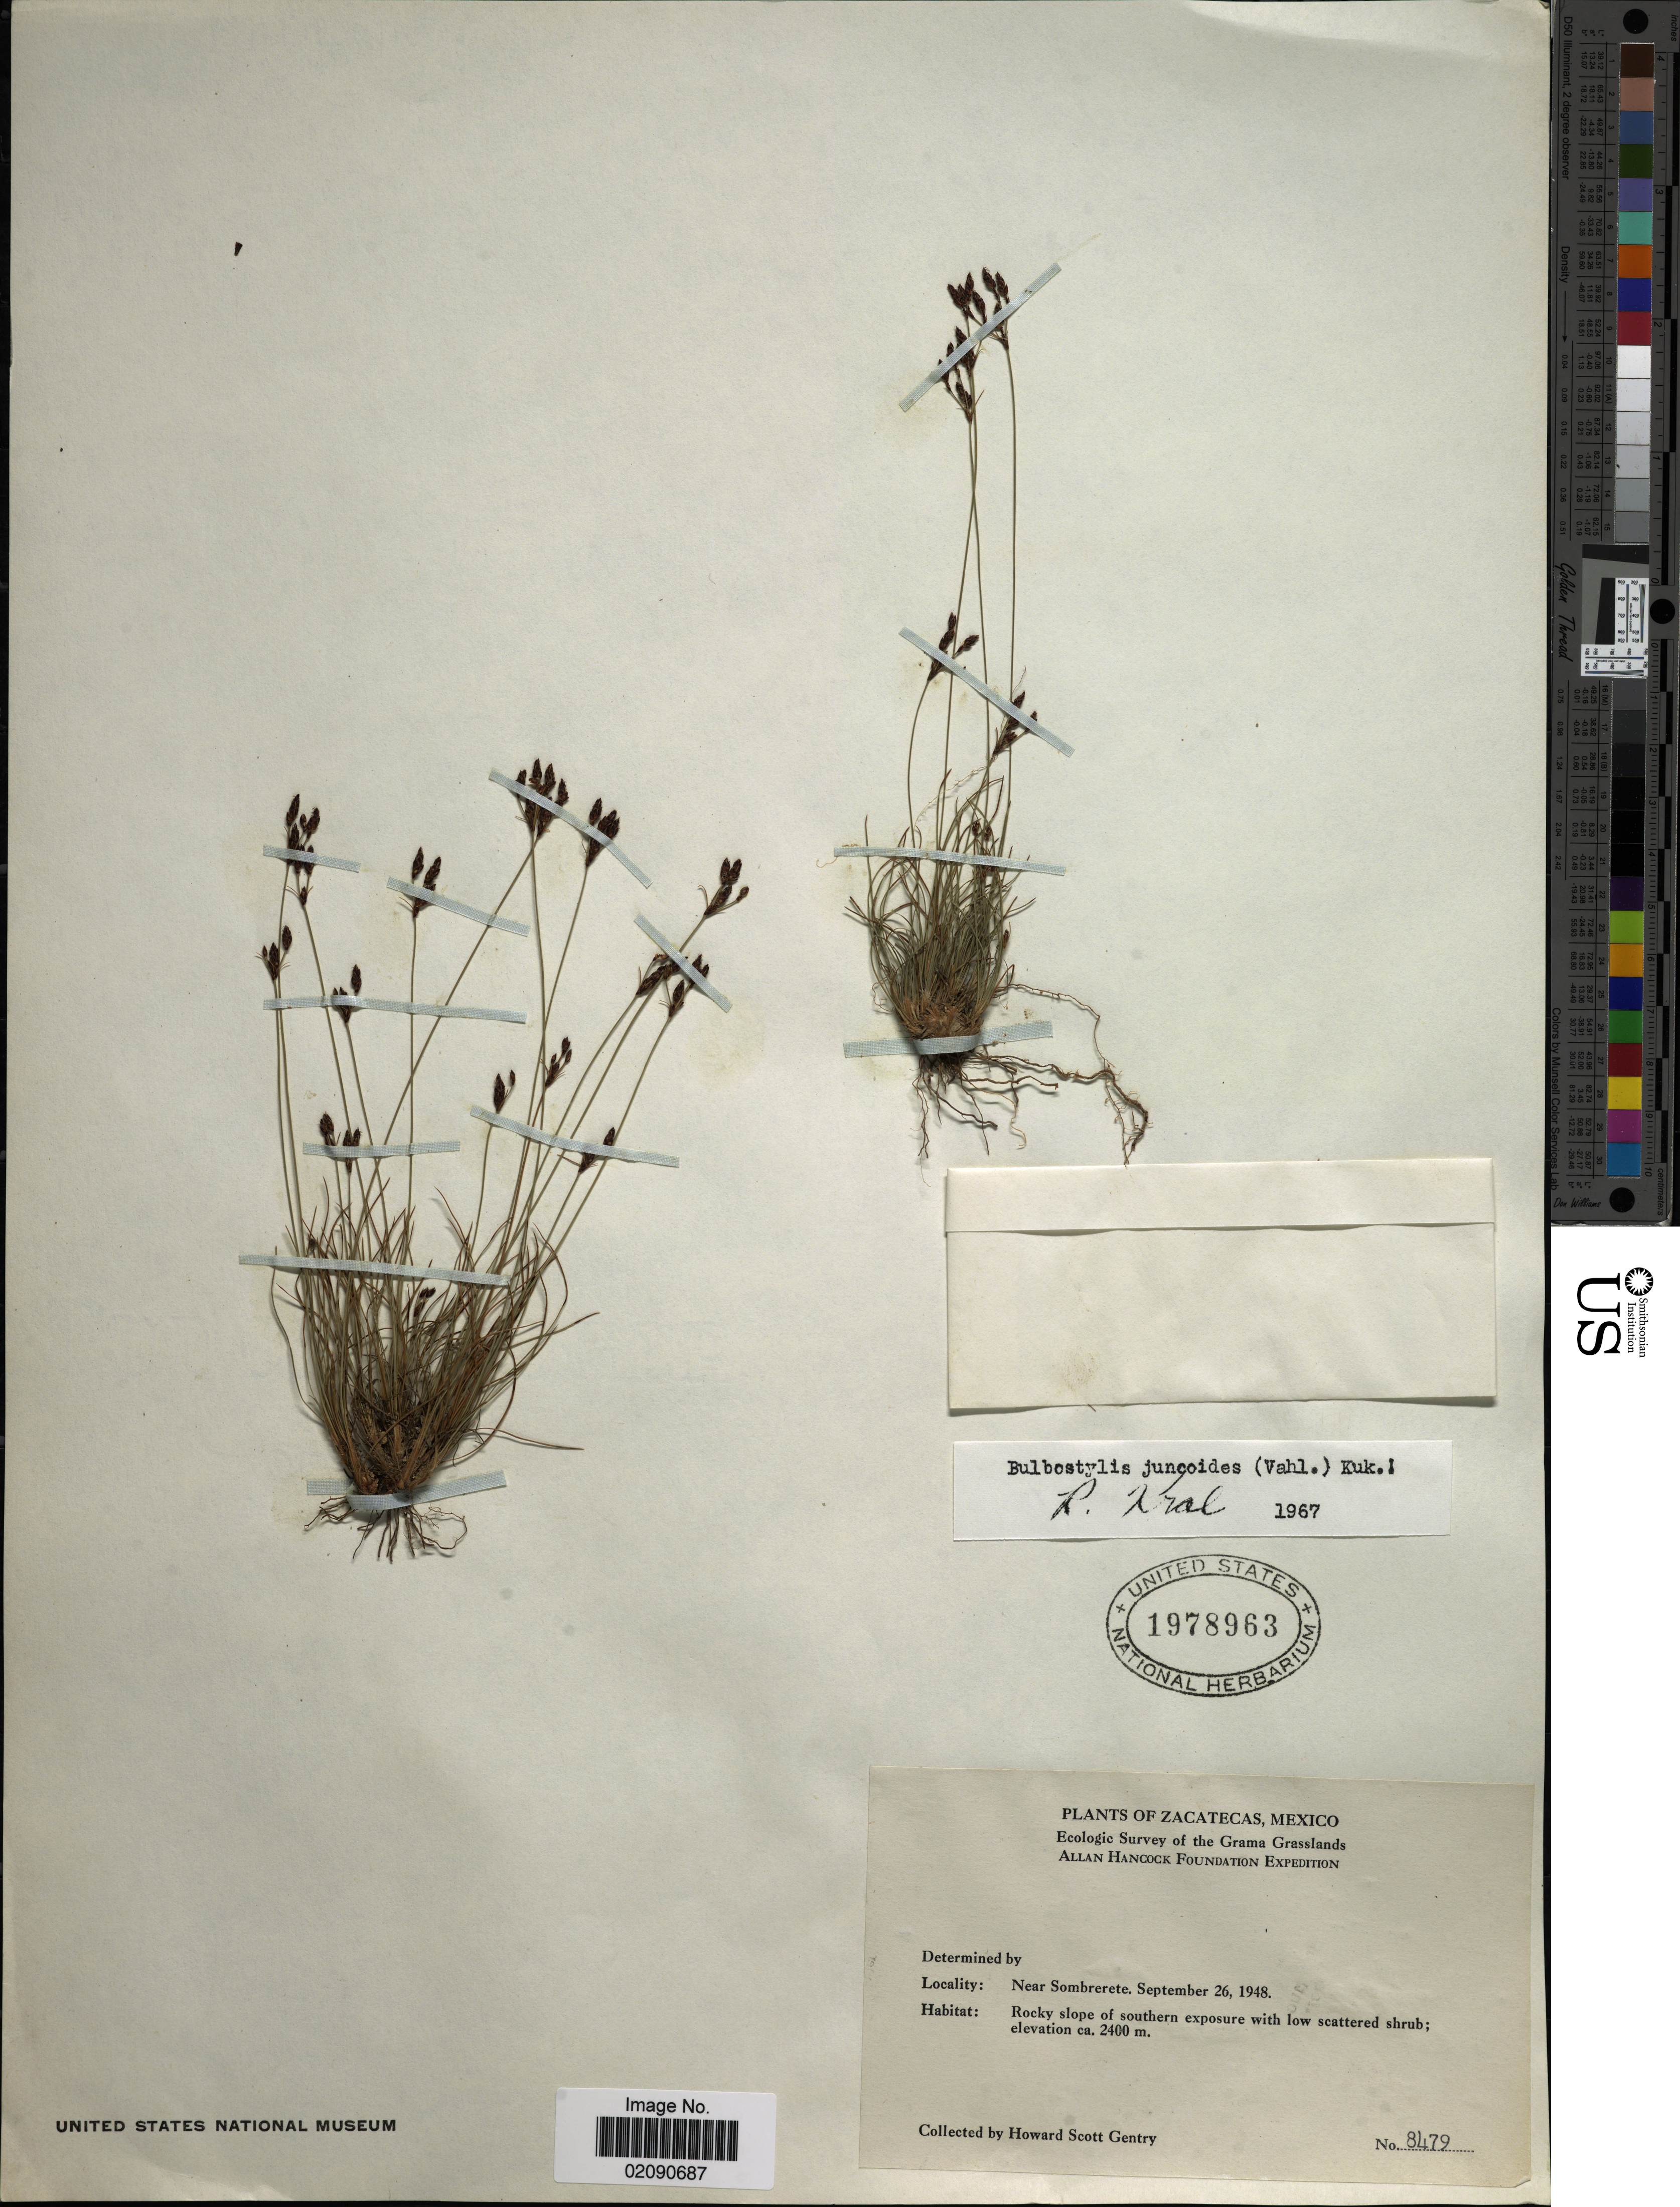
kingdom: Plantae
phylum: Tracheophyta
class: Liliopsida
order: Poales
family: Cyperaceae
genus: Bulbostylis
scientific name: Bulbostylis juncoides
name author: (Vahl) Kük. ex Herter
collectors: H. S. Gentry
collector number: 8479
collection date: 1948-09-26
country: Mexico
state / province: Zacatecas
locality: Near Sombrerete.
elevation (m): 2400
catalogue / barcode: US 1978963